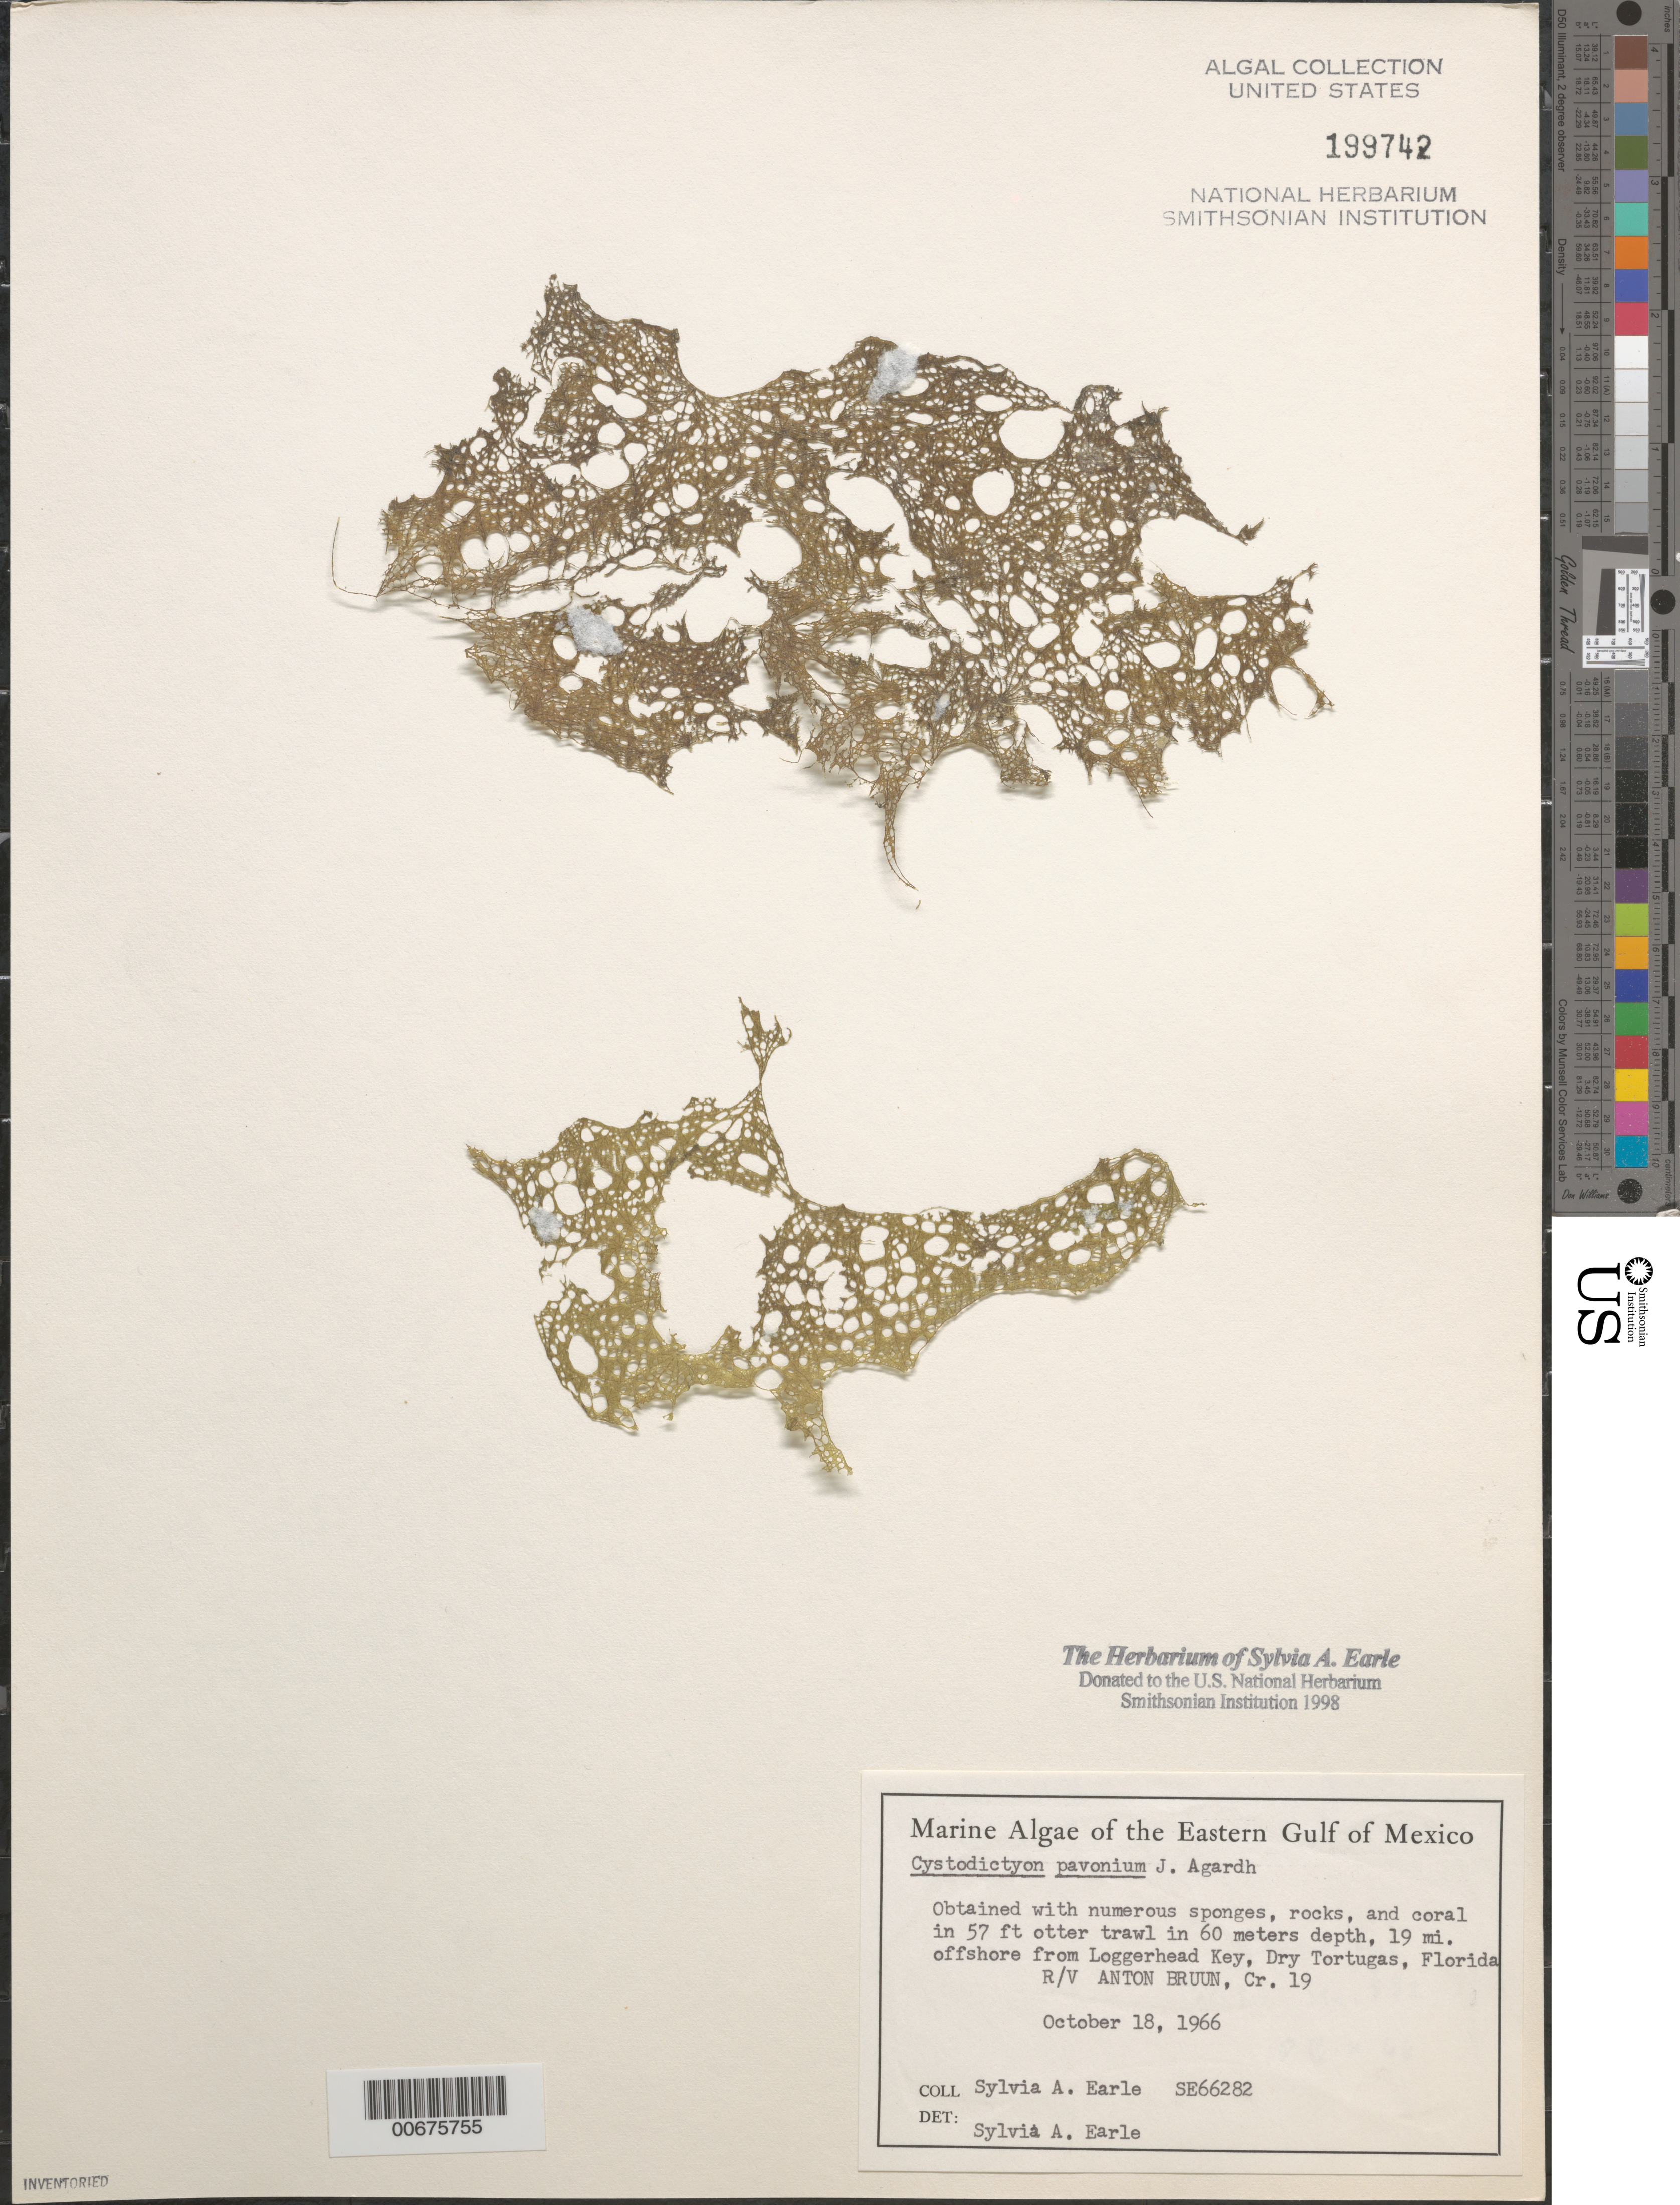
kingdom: Plantae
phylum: Chlorophyta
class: Ulvophyceae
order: Cladophorales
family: Anadyomenaceae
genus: Anadyomene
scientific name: Anadyomene pavonina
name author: (J. Agardh) J. Wille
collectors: S. A. Earle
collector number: Se 66282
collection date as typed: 18 Oct 1966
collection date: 1966-10-18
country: United States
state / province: Florida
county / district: Monroe County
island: Dry Tortugas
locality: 19 miles off Loggerhead Key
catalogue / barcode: US 199742